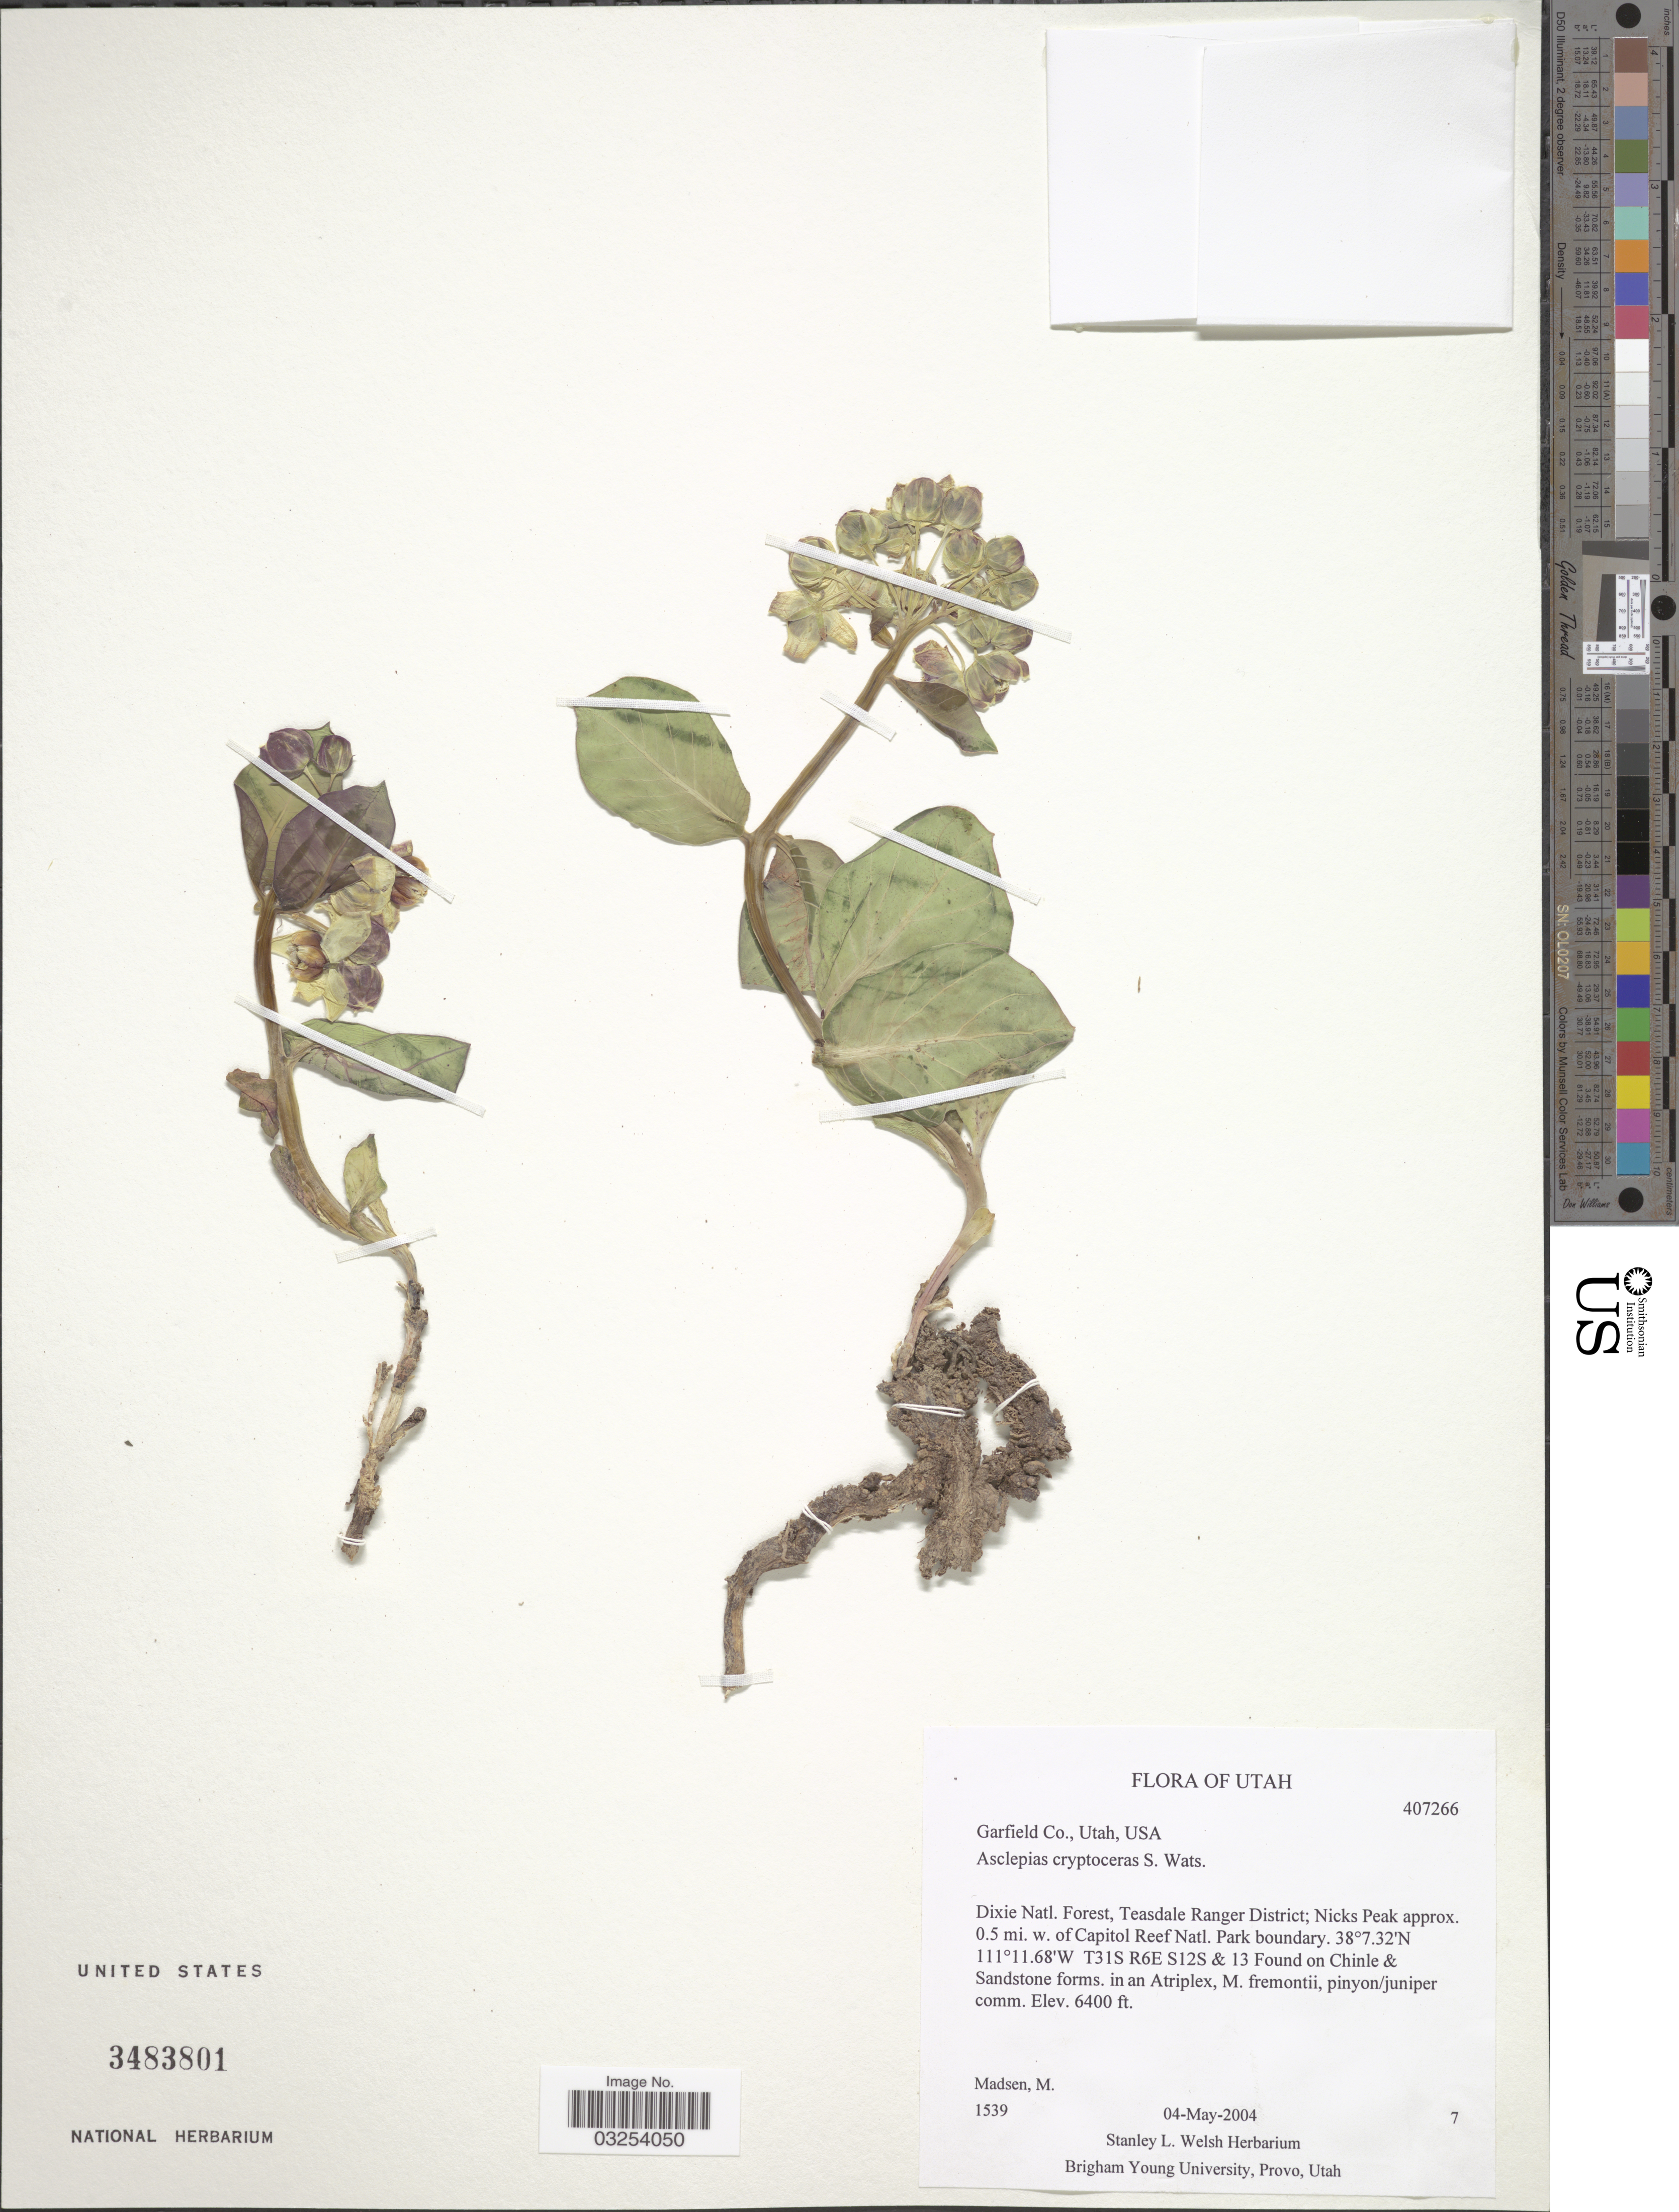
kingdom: Plantae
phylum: Tracheophyta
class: Magnoliopsida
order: Gentianales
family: Apocynaceae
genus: Asclepias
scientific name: Asclepias cryptoceras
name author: S. Watson in C. King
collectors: M. Madsen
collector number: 1539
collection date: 2004-05-04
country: United States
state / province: Utah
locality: Dixie Natl. Forest, Teasdale Ranger District; Nicks Peak approx. 0.5 mi. w. of Capitol Reef Natl. Park boundary. T31S R6E S12S & 13 Found on Chinle.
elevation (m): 1951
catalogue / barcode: US 3483801